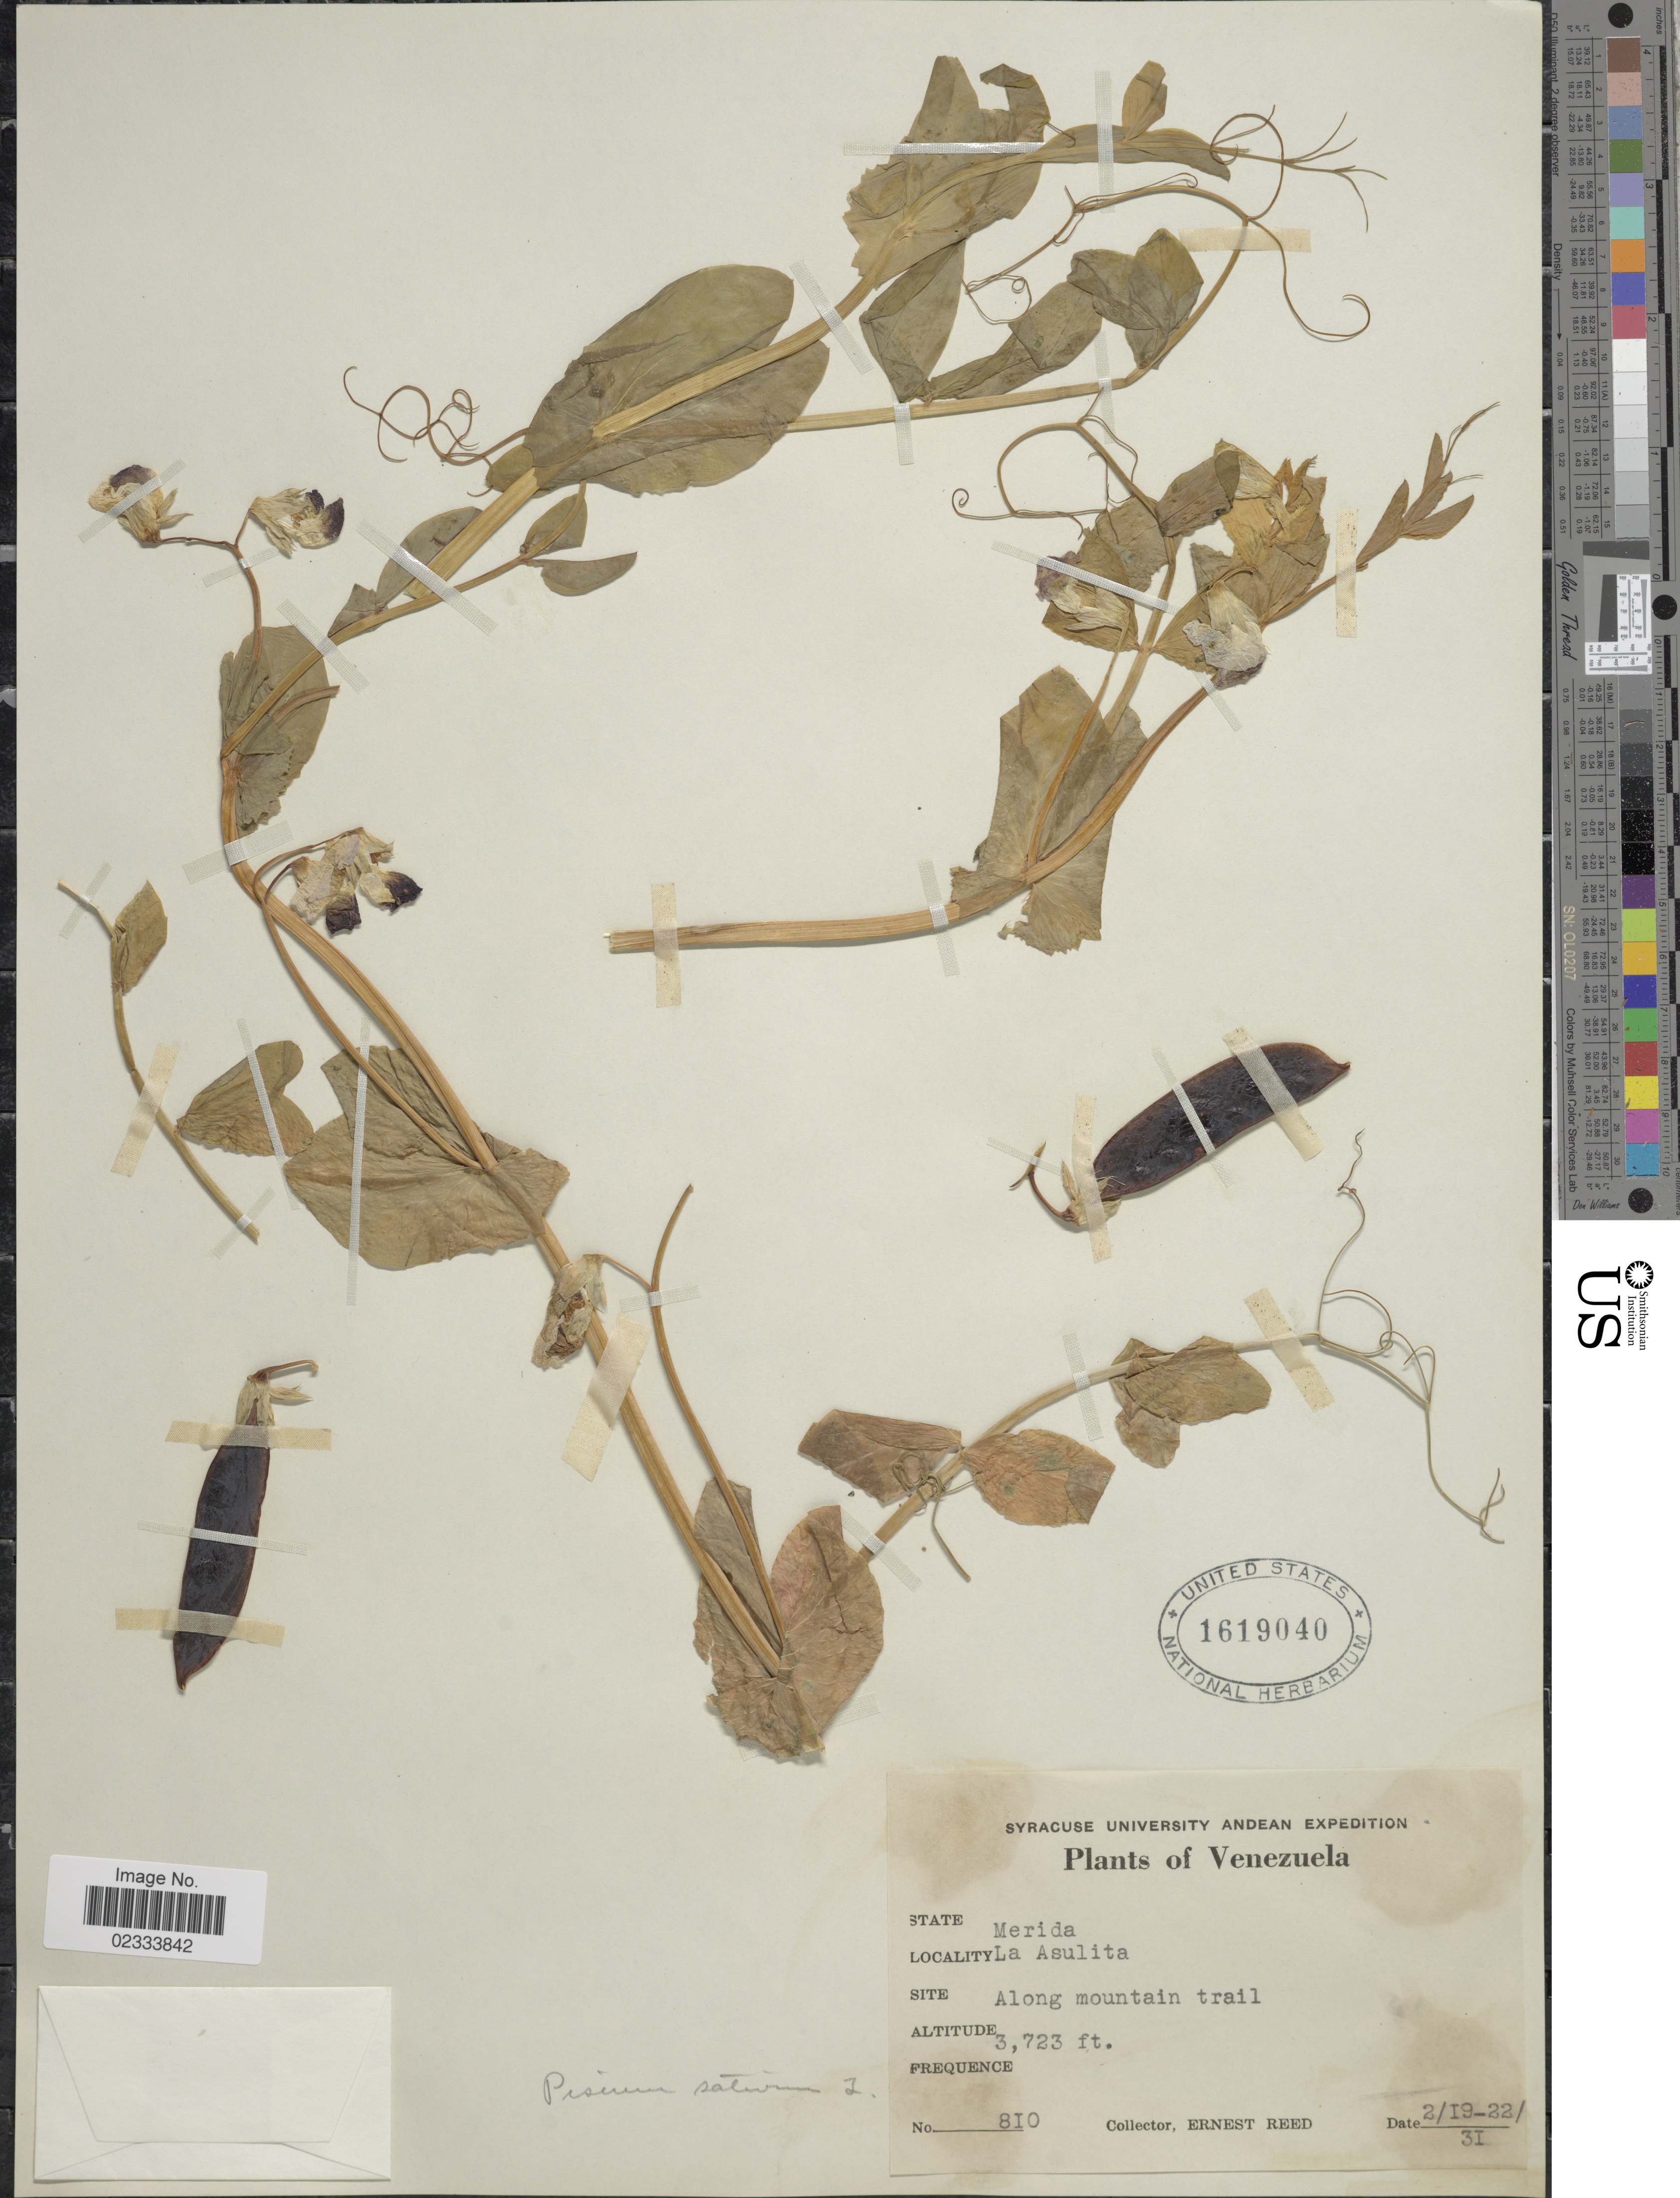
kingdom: Plantae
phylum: Tracheophyta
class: Magnoliopsida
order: Fabales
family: Fabaceae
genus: Pisum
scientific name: Pisum sativum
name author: L.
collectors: E. Reed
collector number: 810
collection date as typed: Transcribed d/m/y: 19/2/31 to 22/2/31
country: Venezuela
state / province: Mérida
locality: La Asulita, along mountain trail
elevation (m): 1135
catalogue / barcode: US 1619040